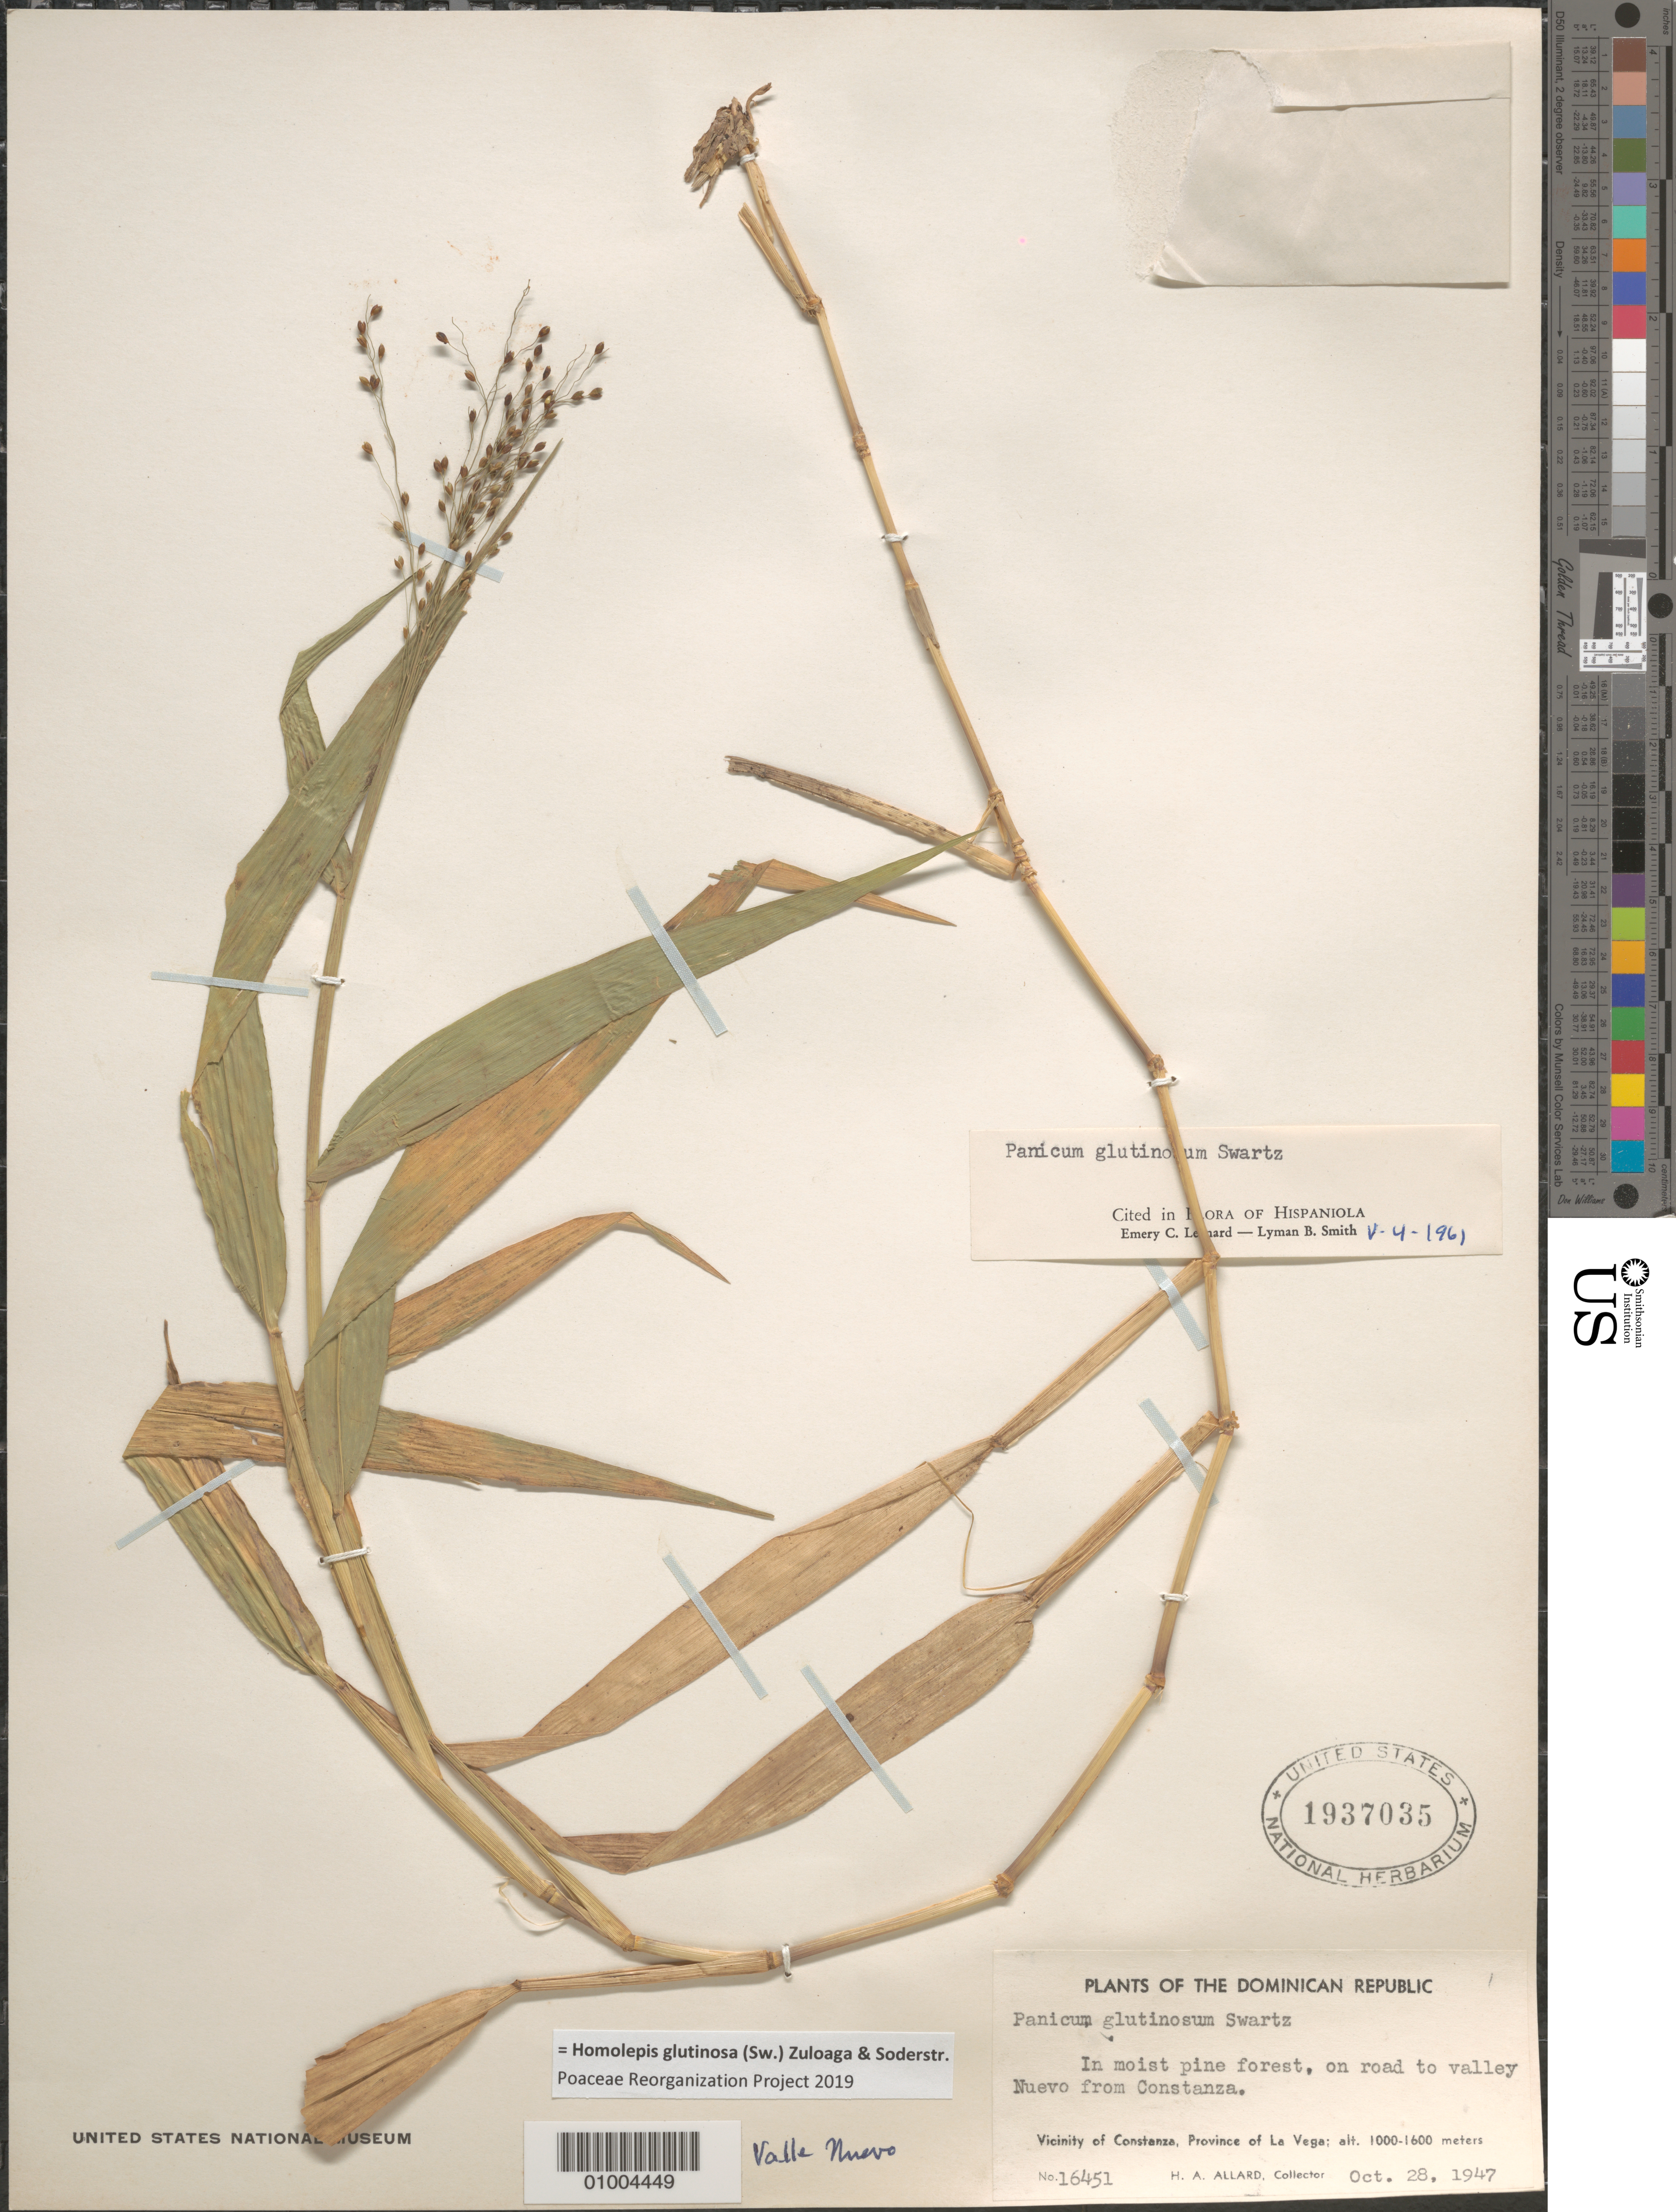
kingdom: Plantae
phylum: Tracheophyta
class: Liliopsida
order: Poales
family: Poaceae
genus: Homolepis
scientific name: Homolepis glutinosa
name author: (Sw.) Zuloaga & Soderstr.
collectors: H. A. Allard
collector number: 16451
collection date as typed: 28 Oct 1947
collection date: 1947-10-28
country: Dominican Republic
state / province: La Vega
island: Hispaniola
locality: on road to Valley Nuevo from Constanza, in moist pine forest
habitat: in moist pine forest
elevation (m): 1000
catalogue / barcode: US 1937035